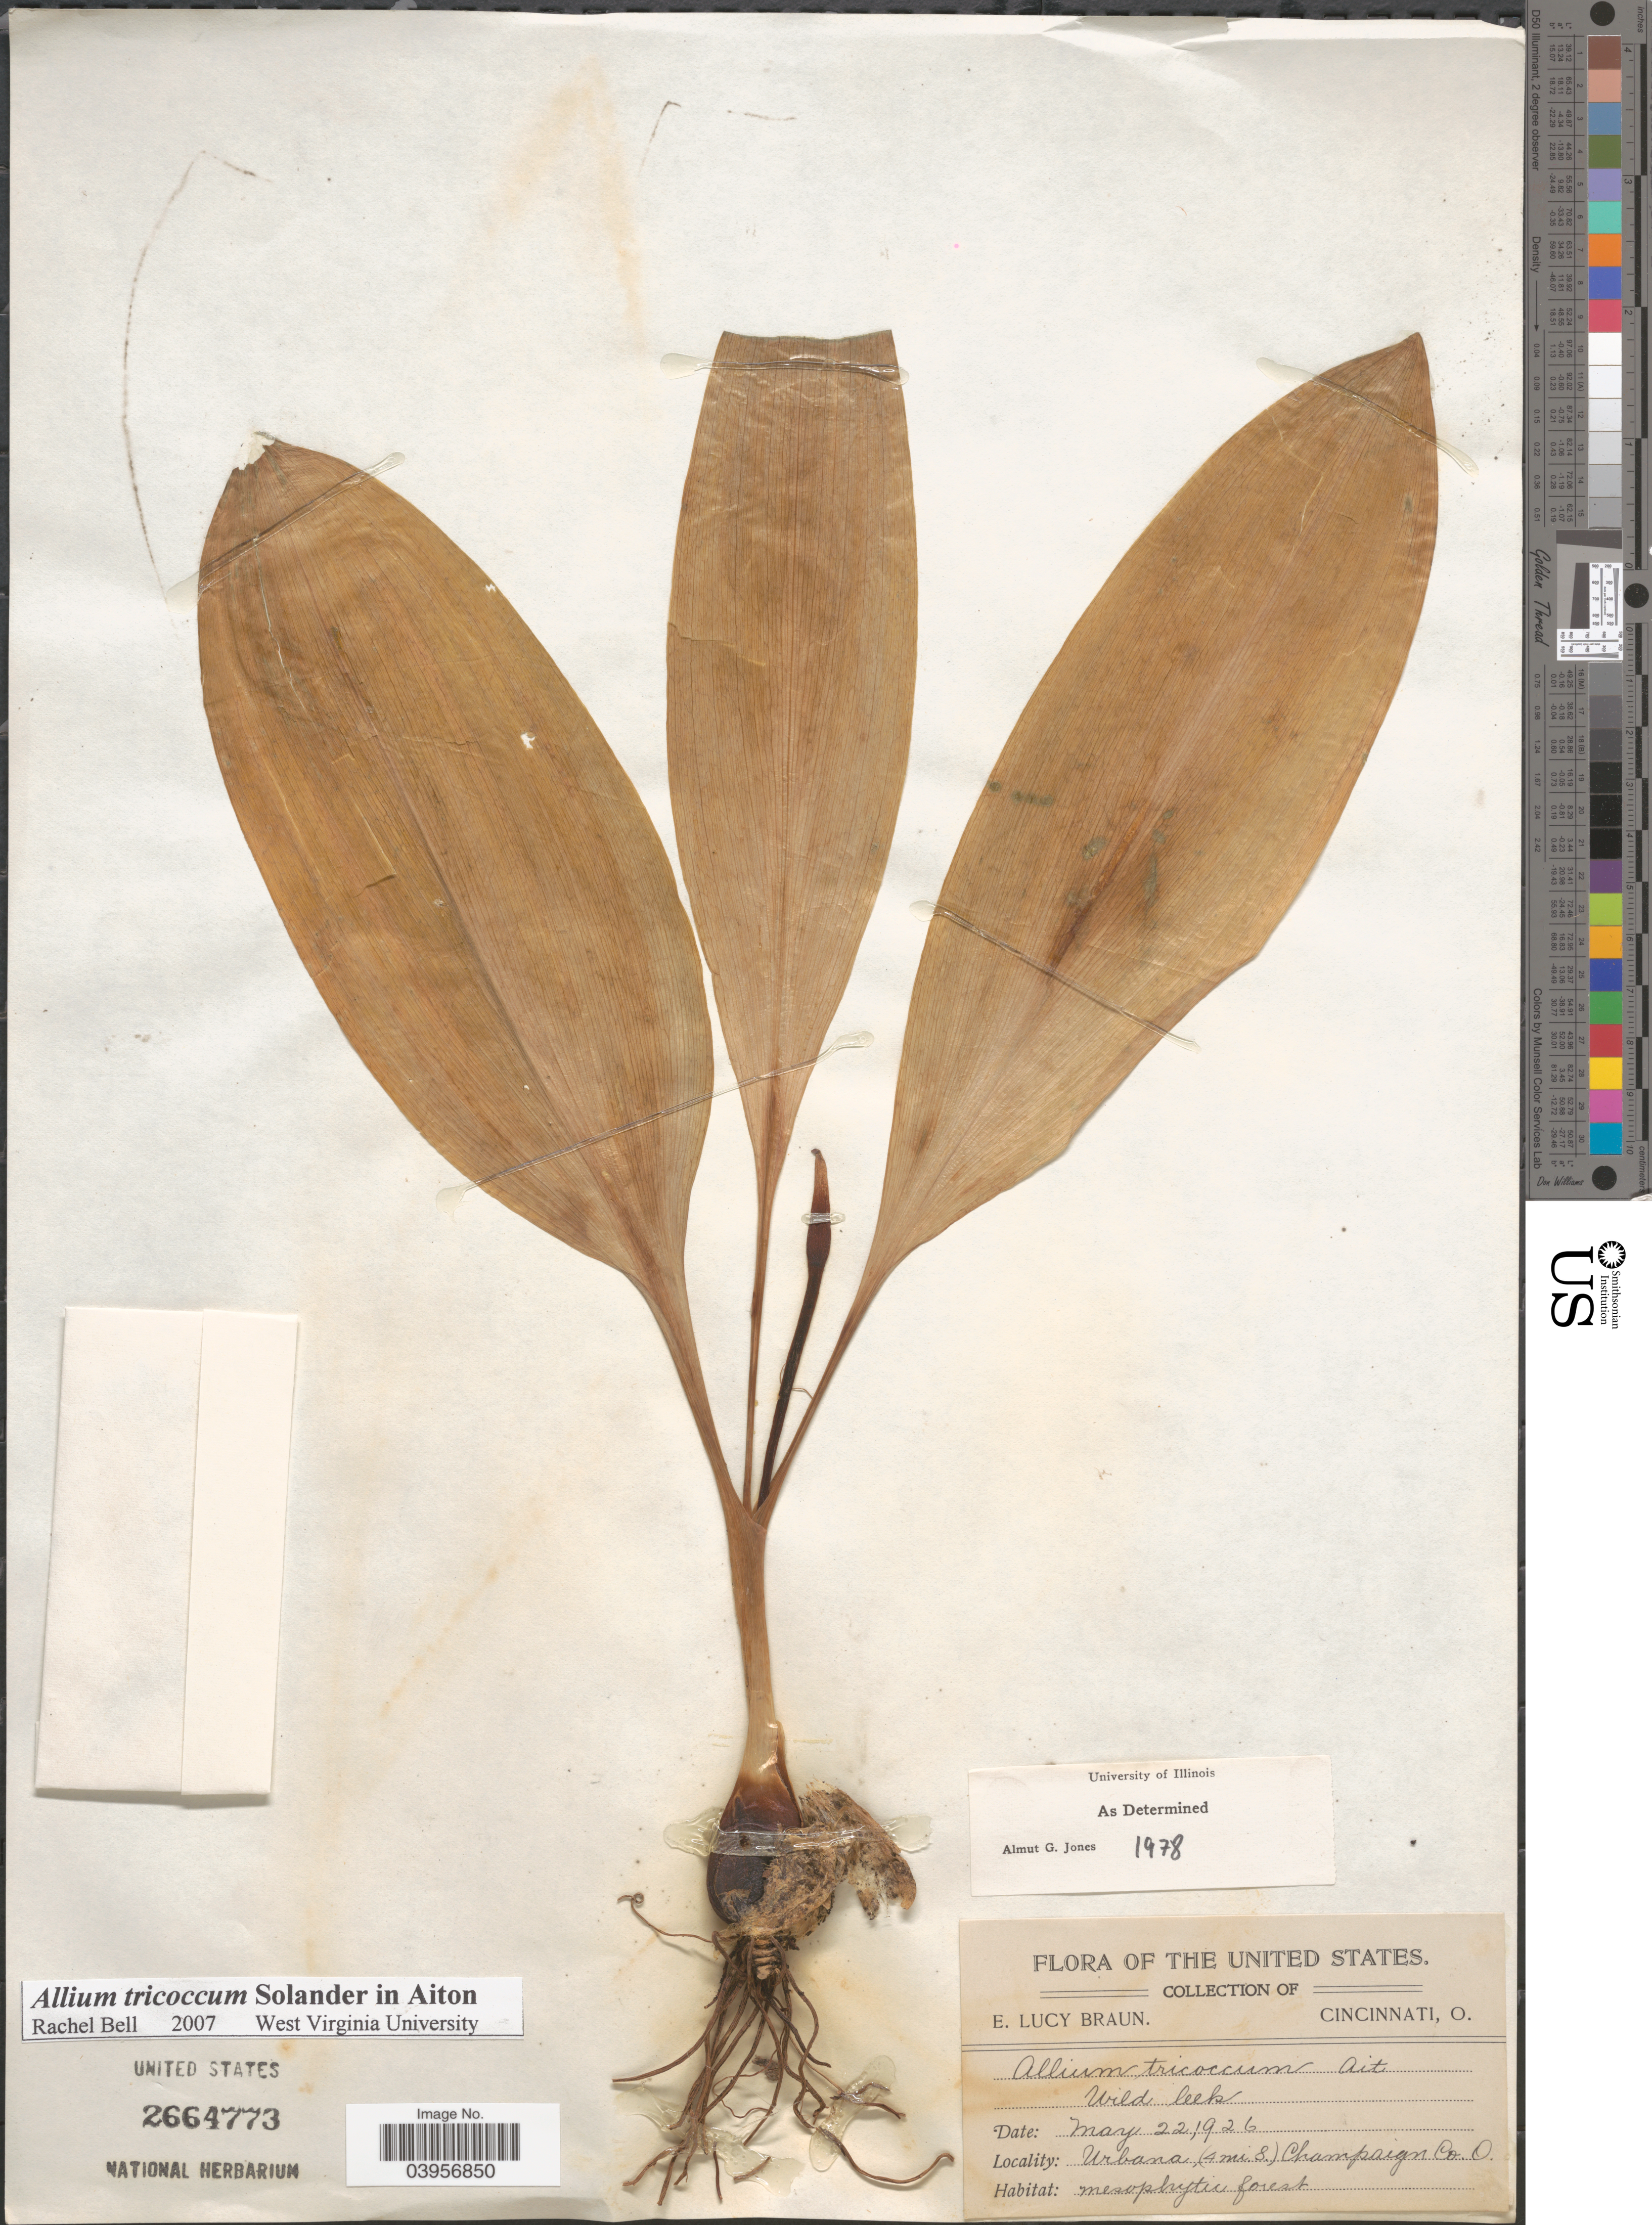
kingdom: Plantae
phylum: Tracheophyta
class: Liliopsida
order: Asparagales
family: Amaryllidaceae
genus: Allium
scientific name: Allium tricoccum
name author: Aiton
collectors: E. L. Braun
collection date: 1926-05-22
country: United States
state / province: Ohio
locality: Urbana, (4 mi S.) Champaign Co.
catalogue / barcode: US 2664773